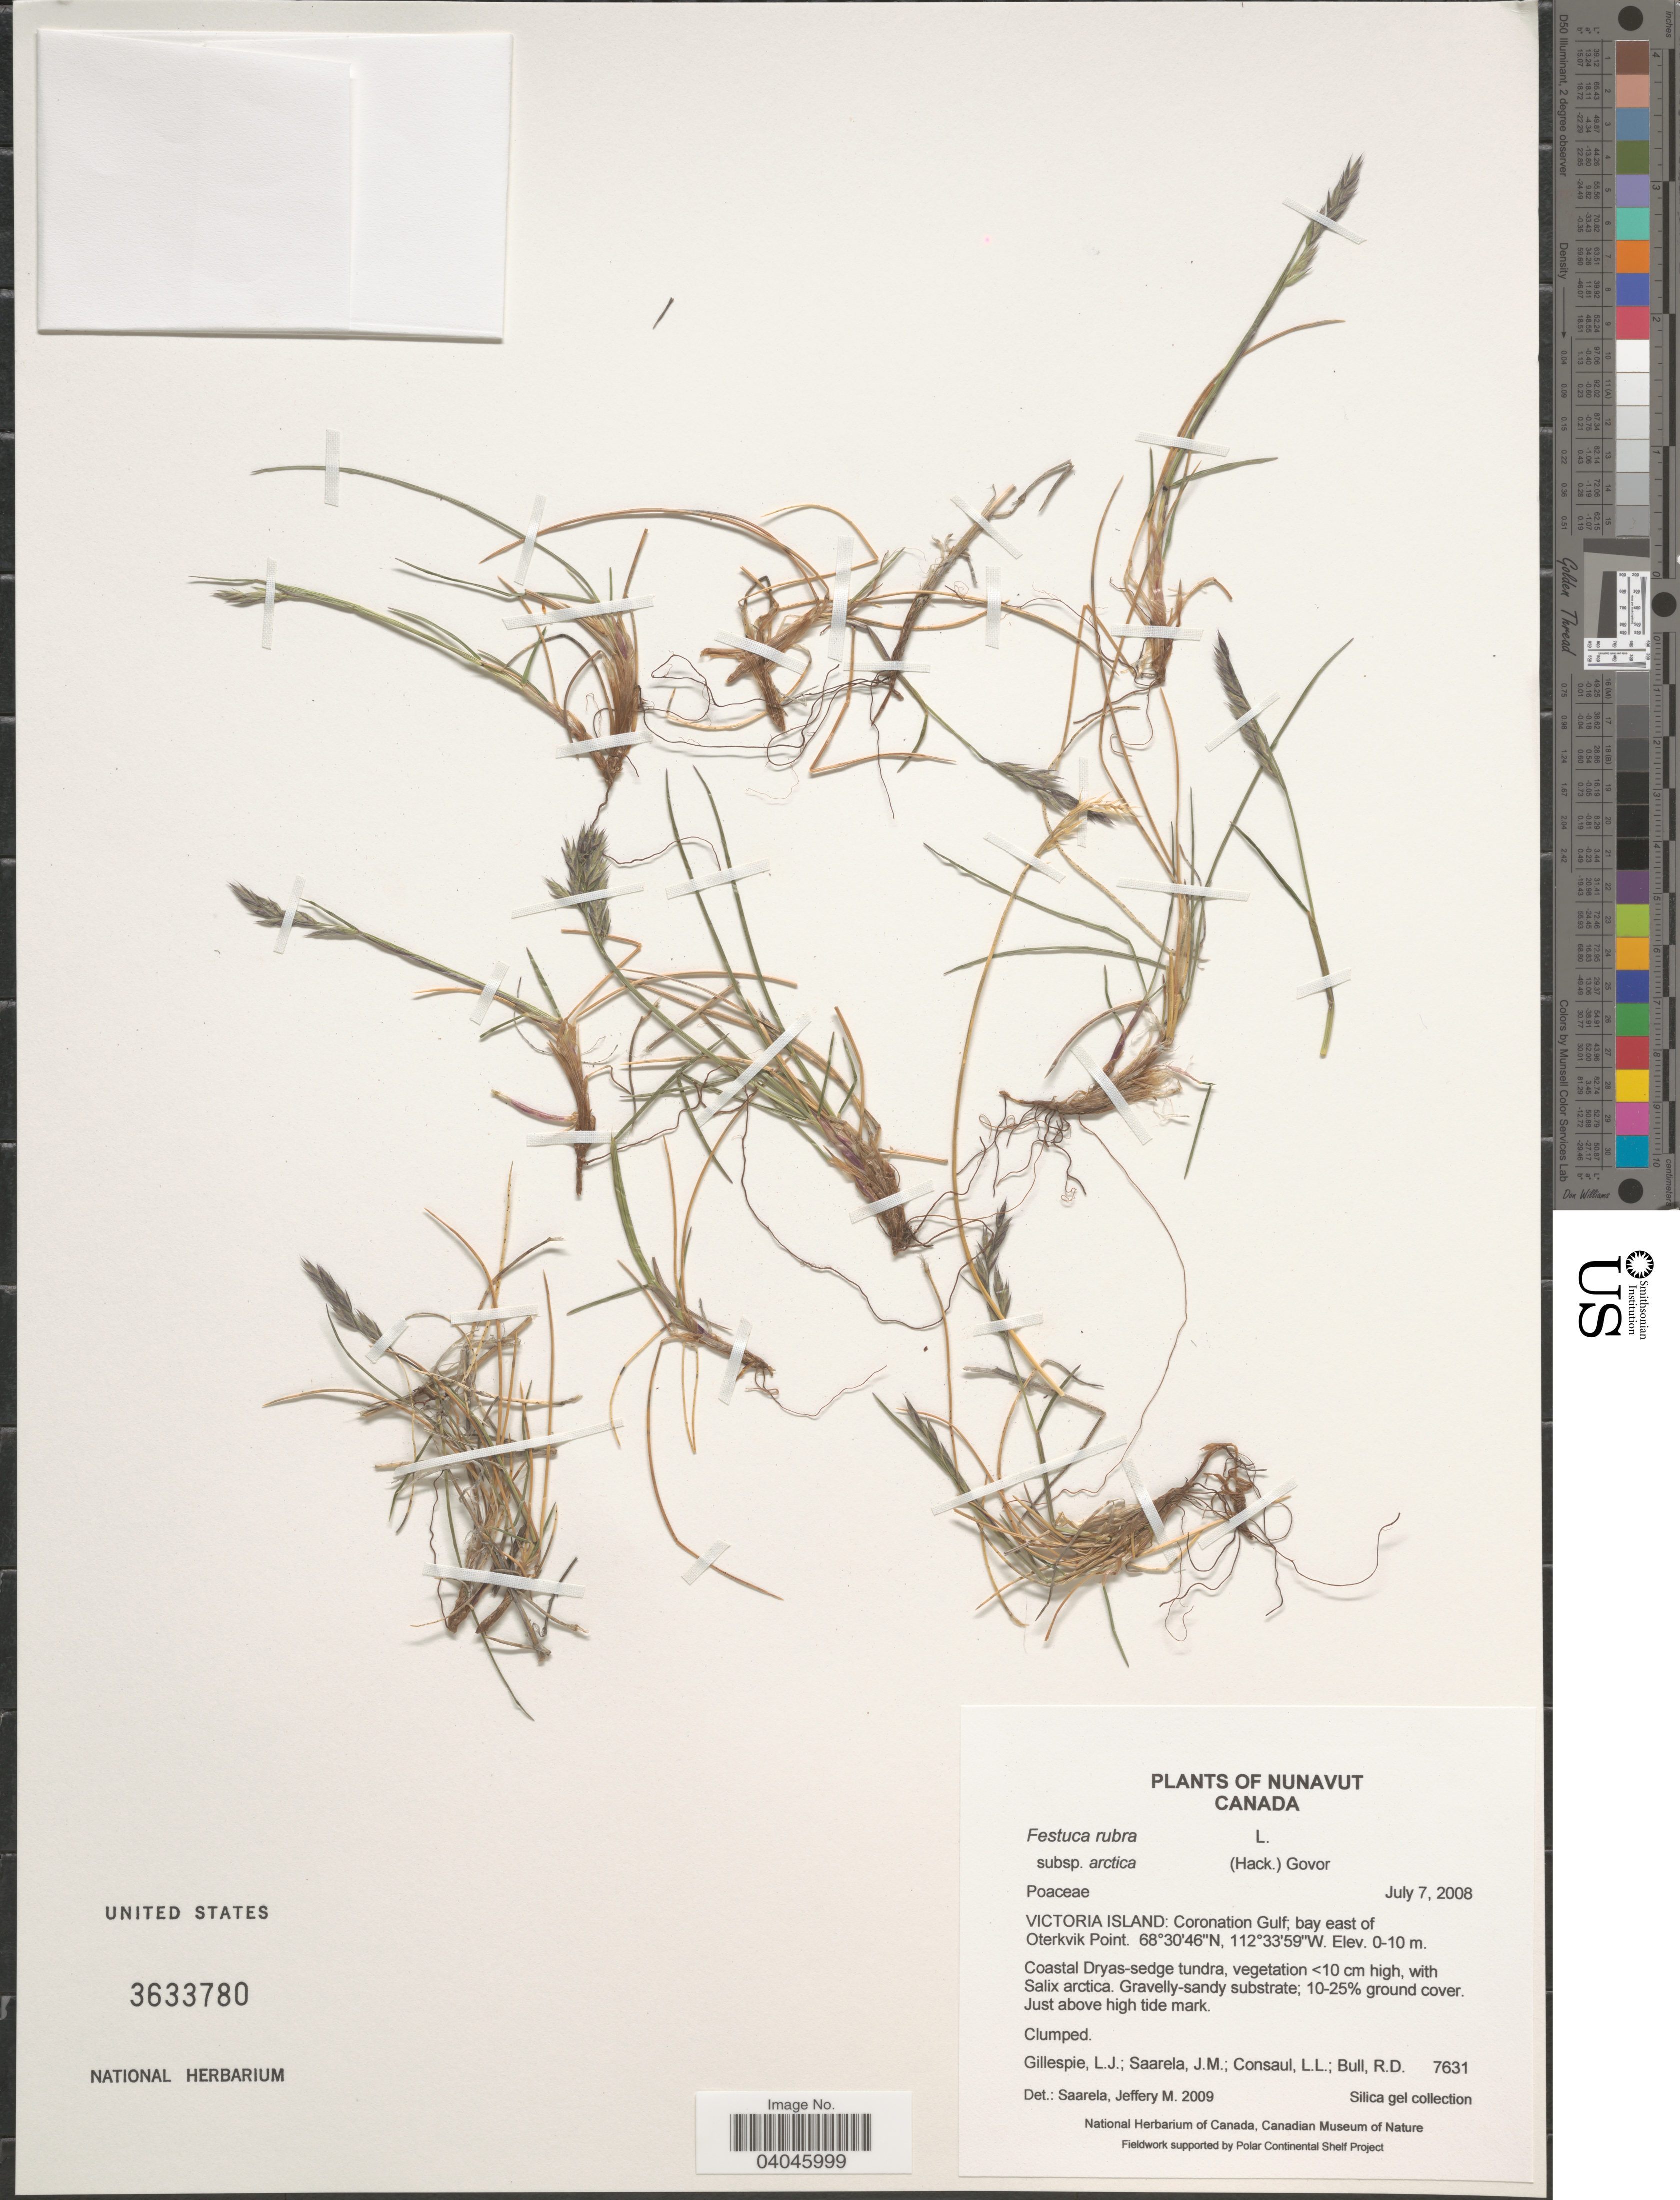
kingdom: Plantae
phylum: Tracheophyta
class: Liliopsida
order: Poales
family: Poaceae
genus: Festuca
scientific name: Festuca rubra subsp. arctica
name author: (Hack.) Govor.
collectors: L. Gillespie, J. Saarela, L. Consaul & R. Bull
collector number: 7631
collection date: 2008-07-07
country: Canada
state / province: Nunavut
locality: Victoria Island: Coronation Gulf; bay east of Oterkvik Point.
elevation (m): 0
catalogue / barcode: US 3633780